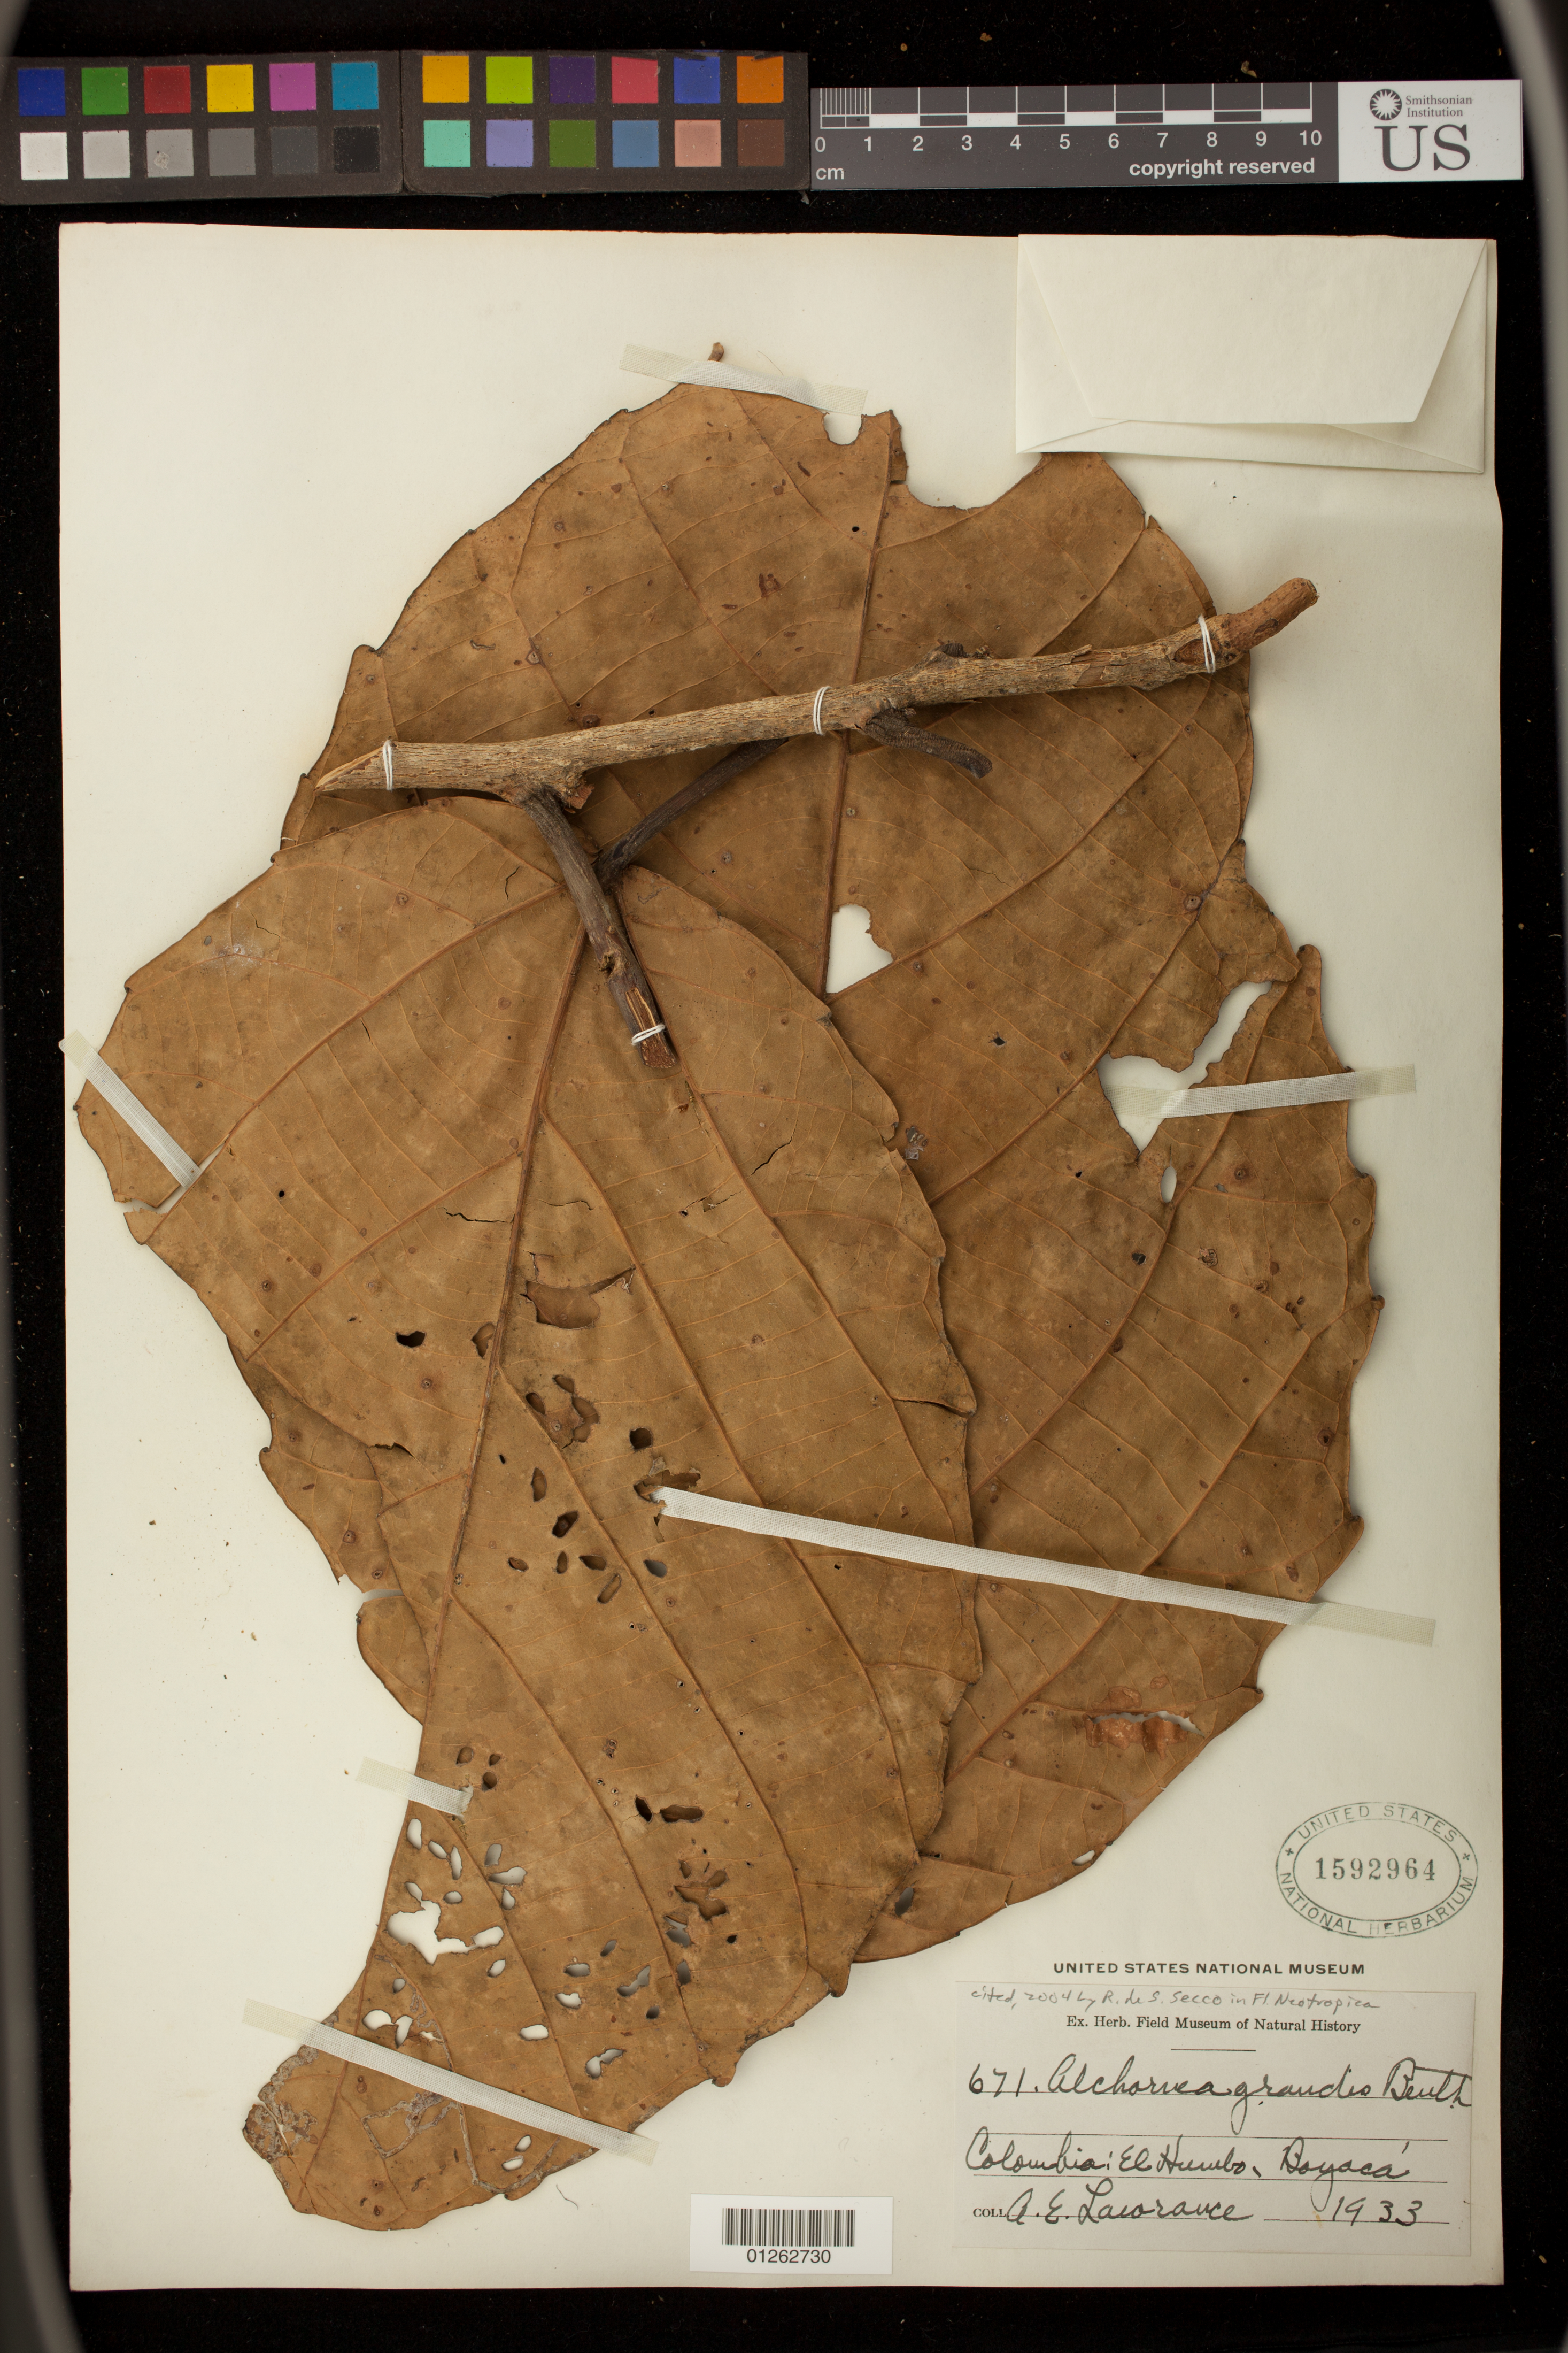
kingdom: Plantae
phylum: Tracheophyta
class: Magnoliopsida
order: Malpighiales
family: Euphorbiaceae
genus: Alchornea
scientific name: Alchornea grandis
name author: Benth.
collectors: A. Lawrance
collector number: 671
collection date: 1933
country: Colombia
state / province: Boyaca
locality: El Humbo [Otanche]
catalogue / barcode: US 1592964